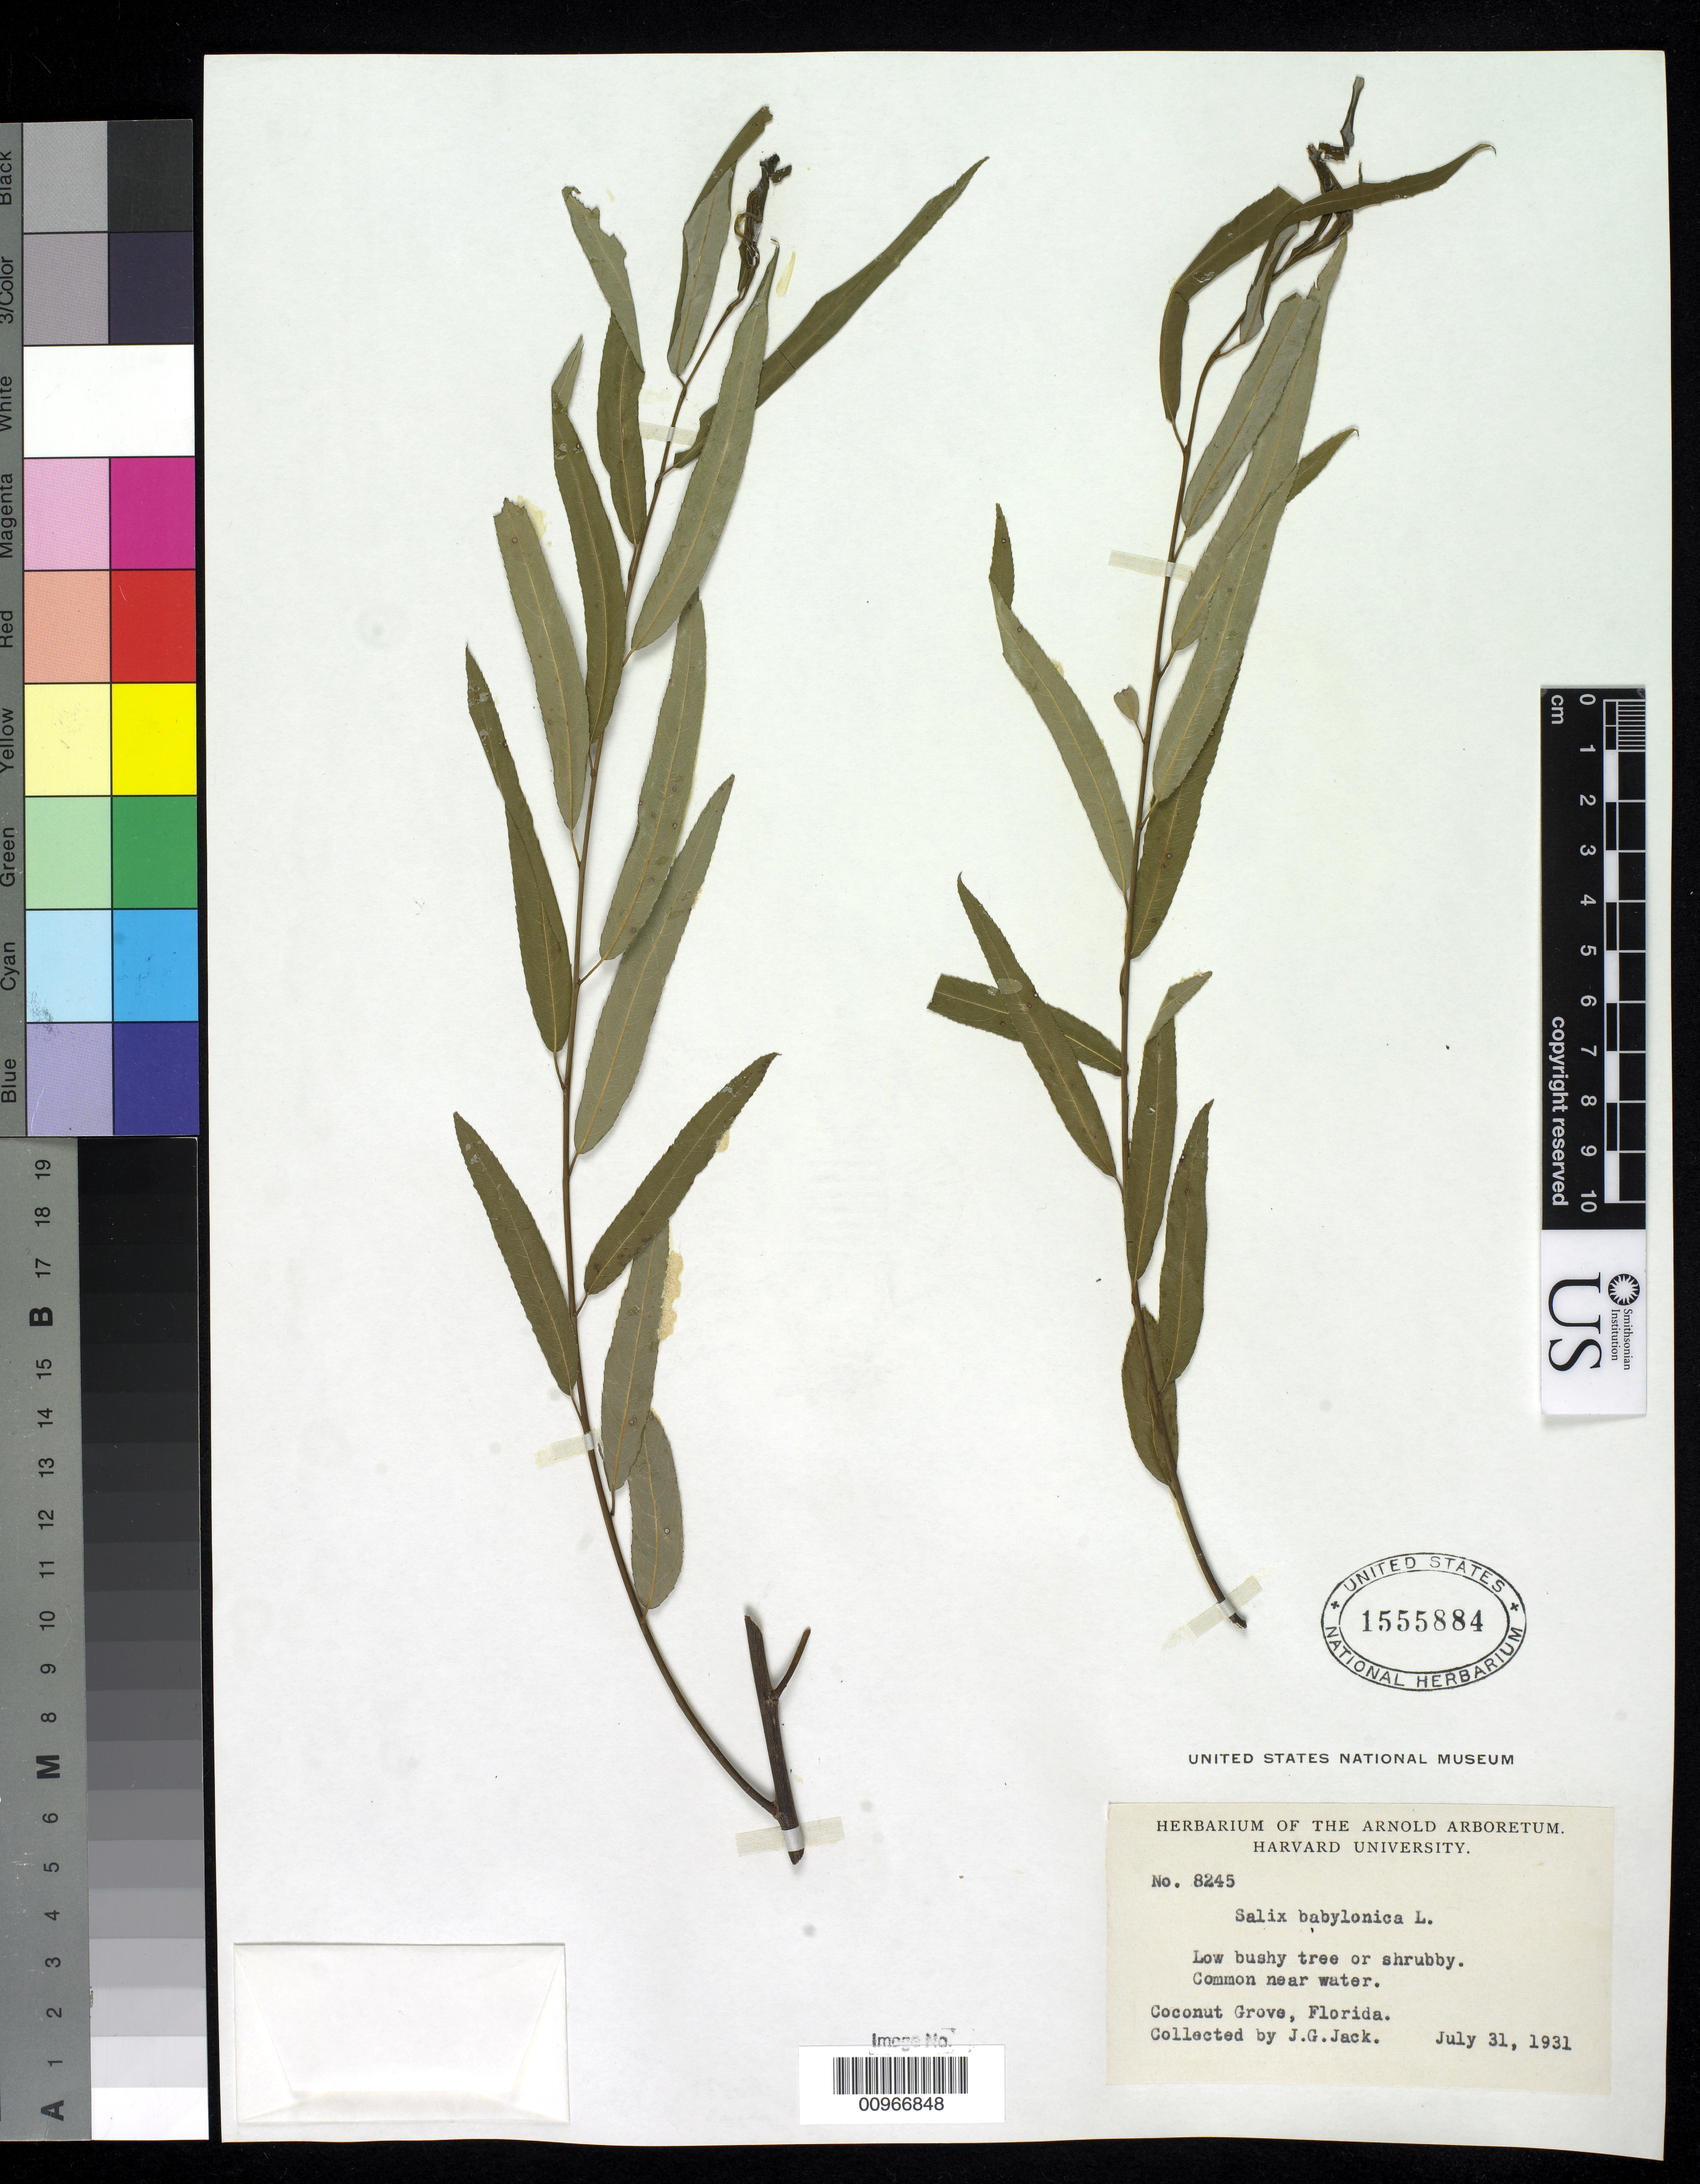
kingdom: Plantae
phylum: Tracheophyta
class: Magnoliopsida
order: Malpighiales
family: Salicaceae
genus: Salix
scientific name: Salix babylonica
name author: L.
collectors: J. G. Jack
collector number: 8245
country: United States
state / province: Florida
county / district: Dade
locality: Coconut Grove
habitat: Common near water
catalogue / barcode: US 1555884